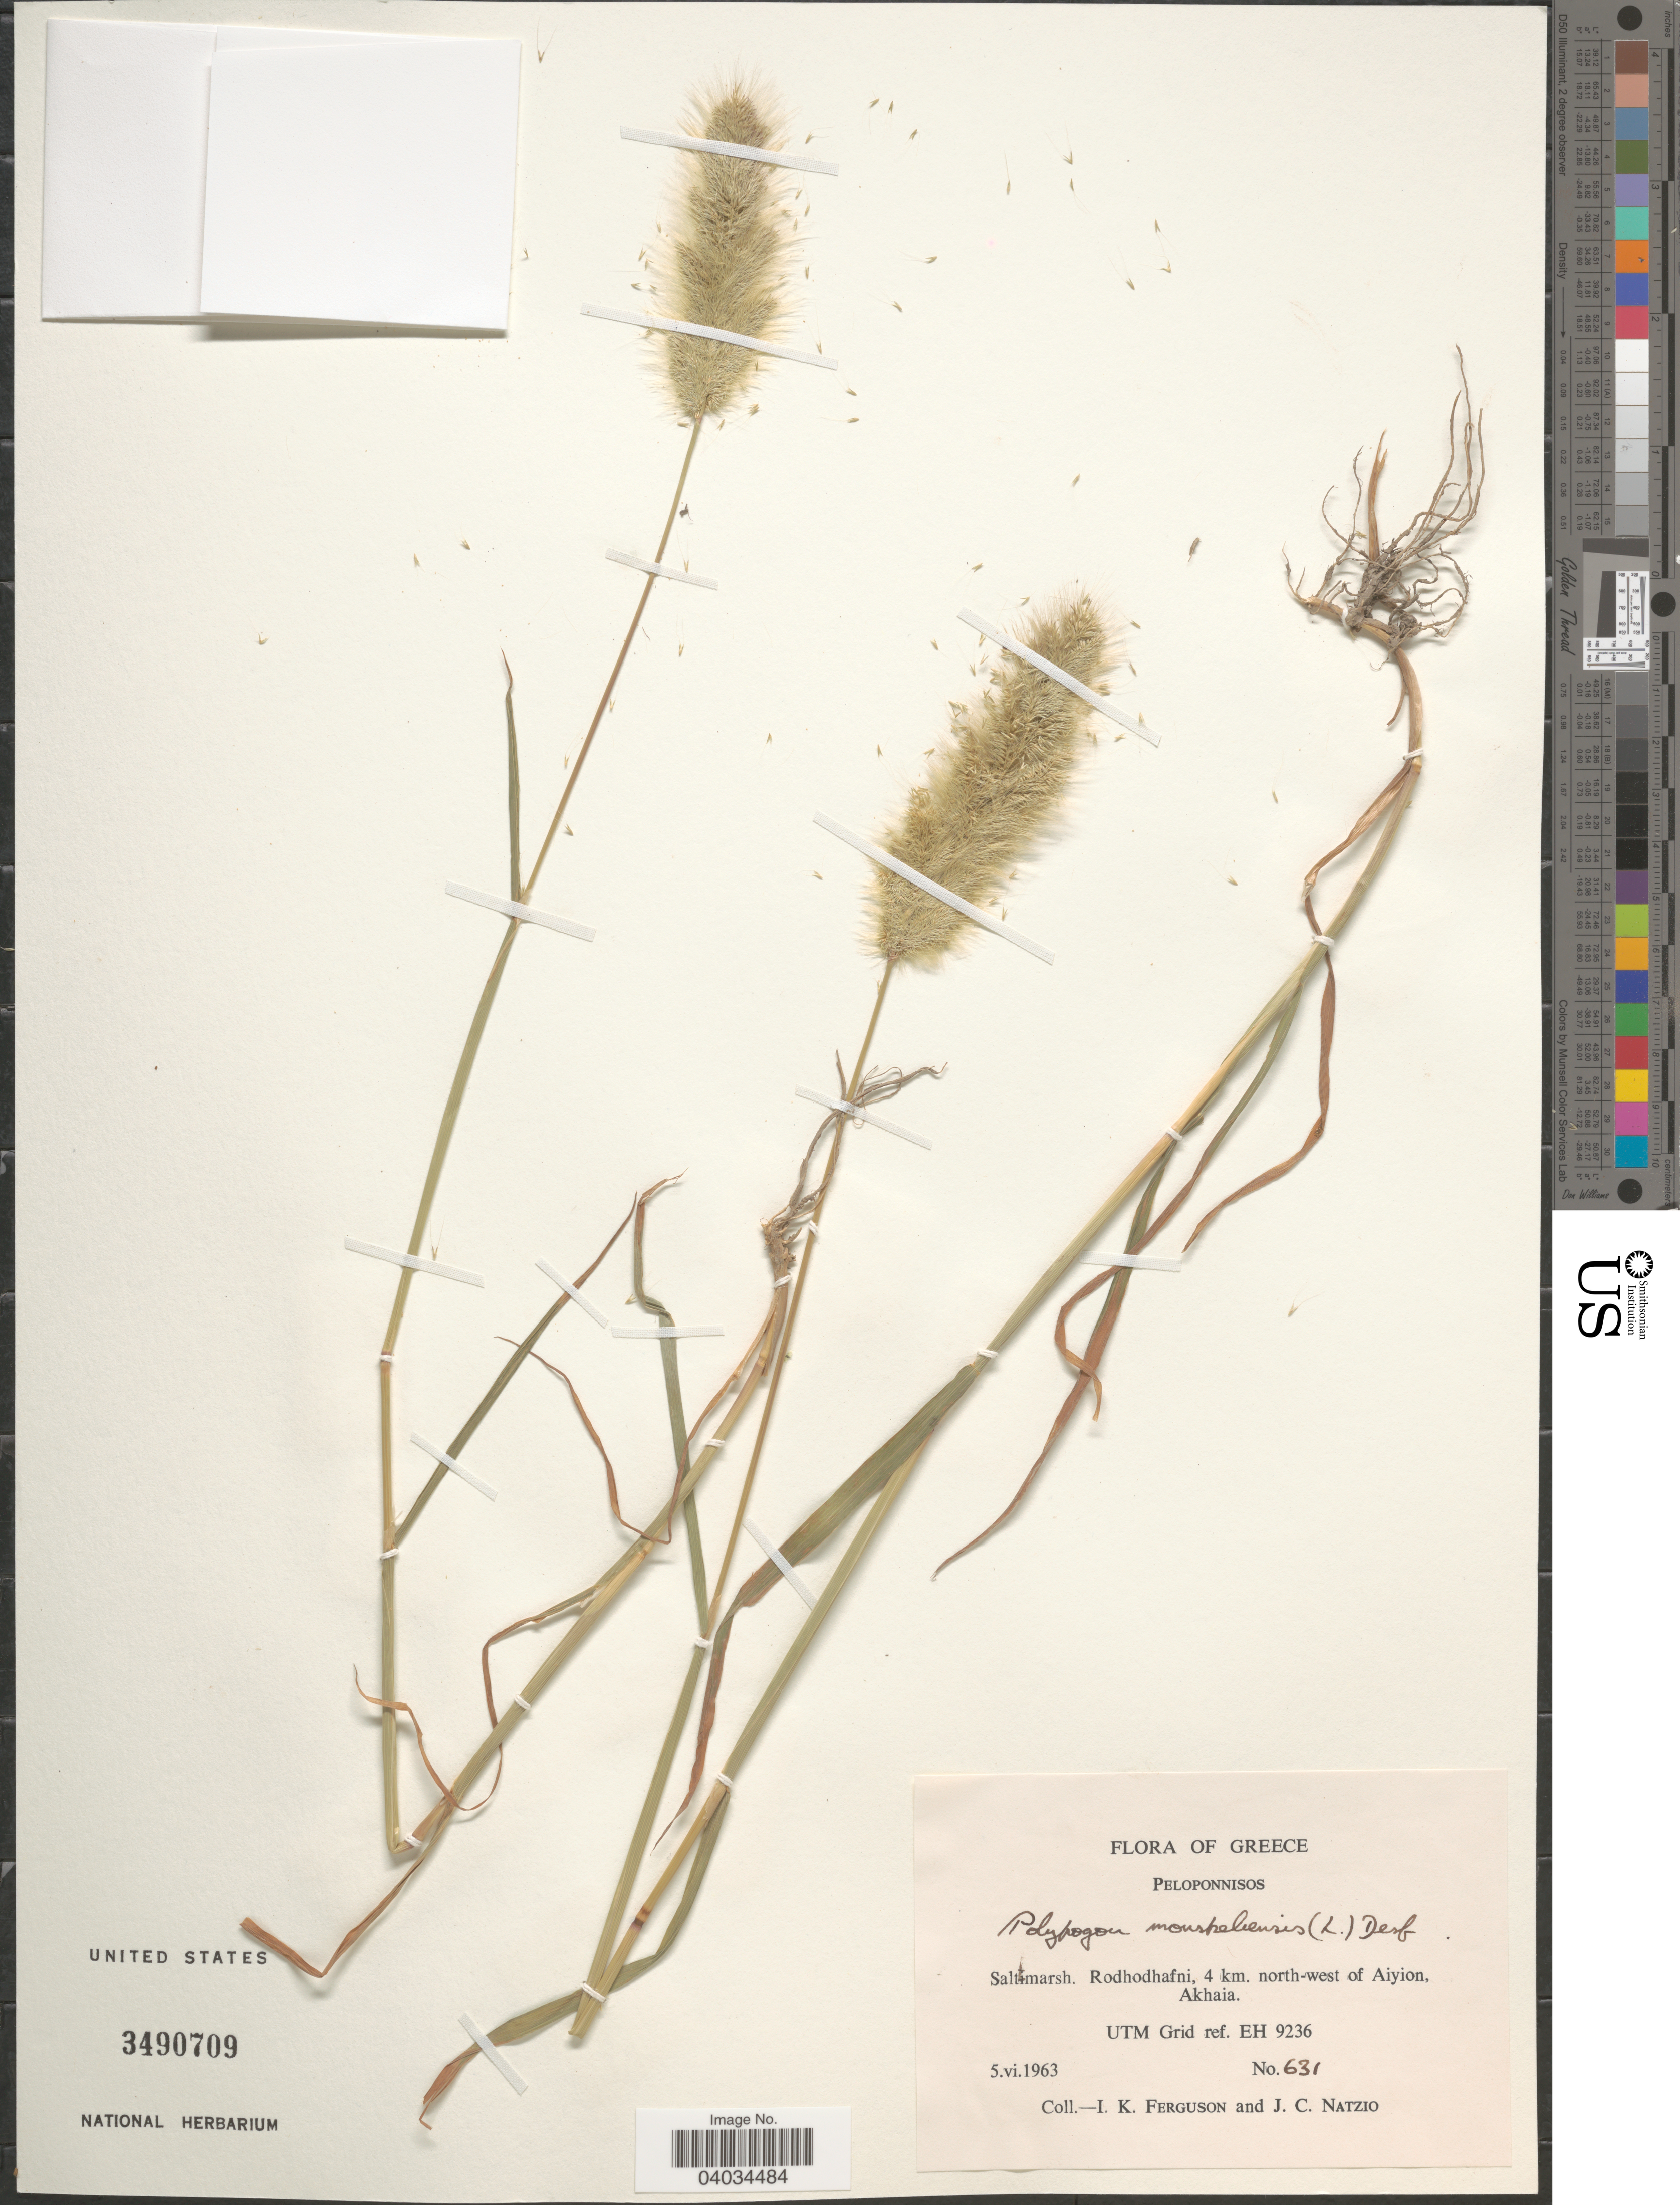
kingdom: Plantae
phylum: Tracheophyta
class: Liliopsida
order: Poales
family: Poaceae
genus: Polypogon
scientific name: Polypogon monspeliensis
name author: (L.) Desf.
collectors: I. K. Ferguson & J. Natzio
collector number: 631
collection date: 1963-06-05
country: Greece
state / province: Peloponnese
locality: Peloponnisos. Saltmarsh. Rodhodhafni, 4 km. north-west of Aiyion, Akhaia. UTM Grid ref. EH 9236.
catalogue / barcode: US 3490709